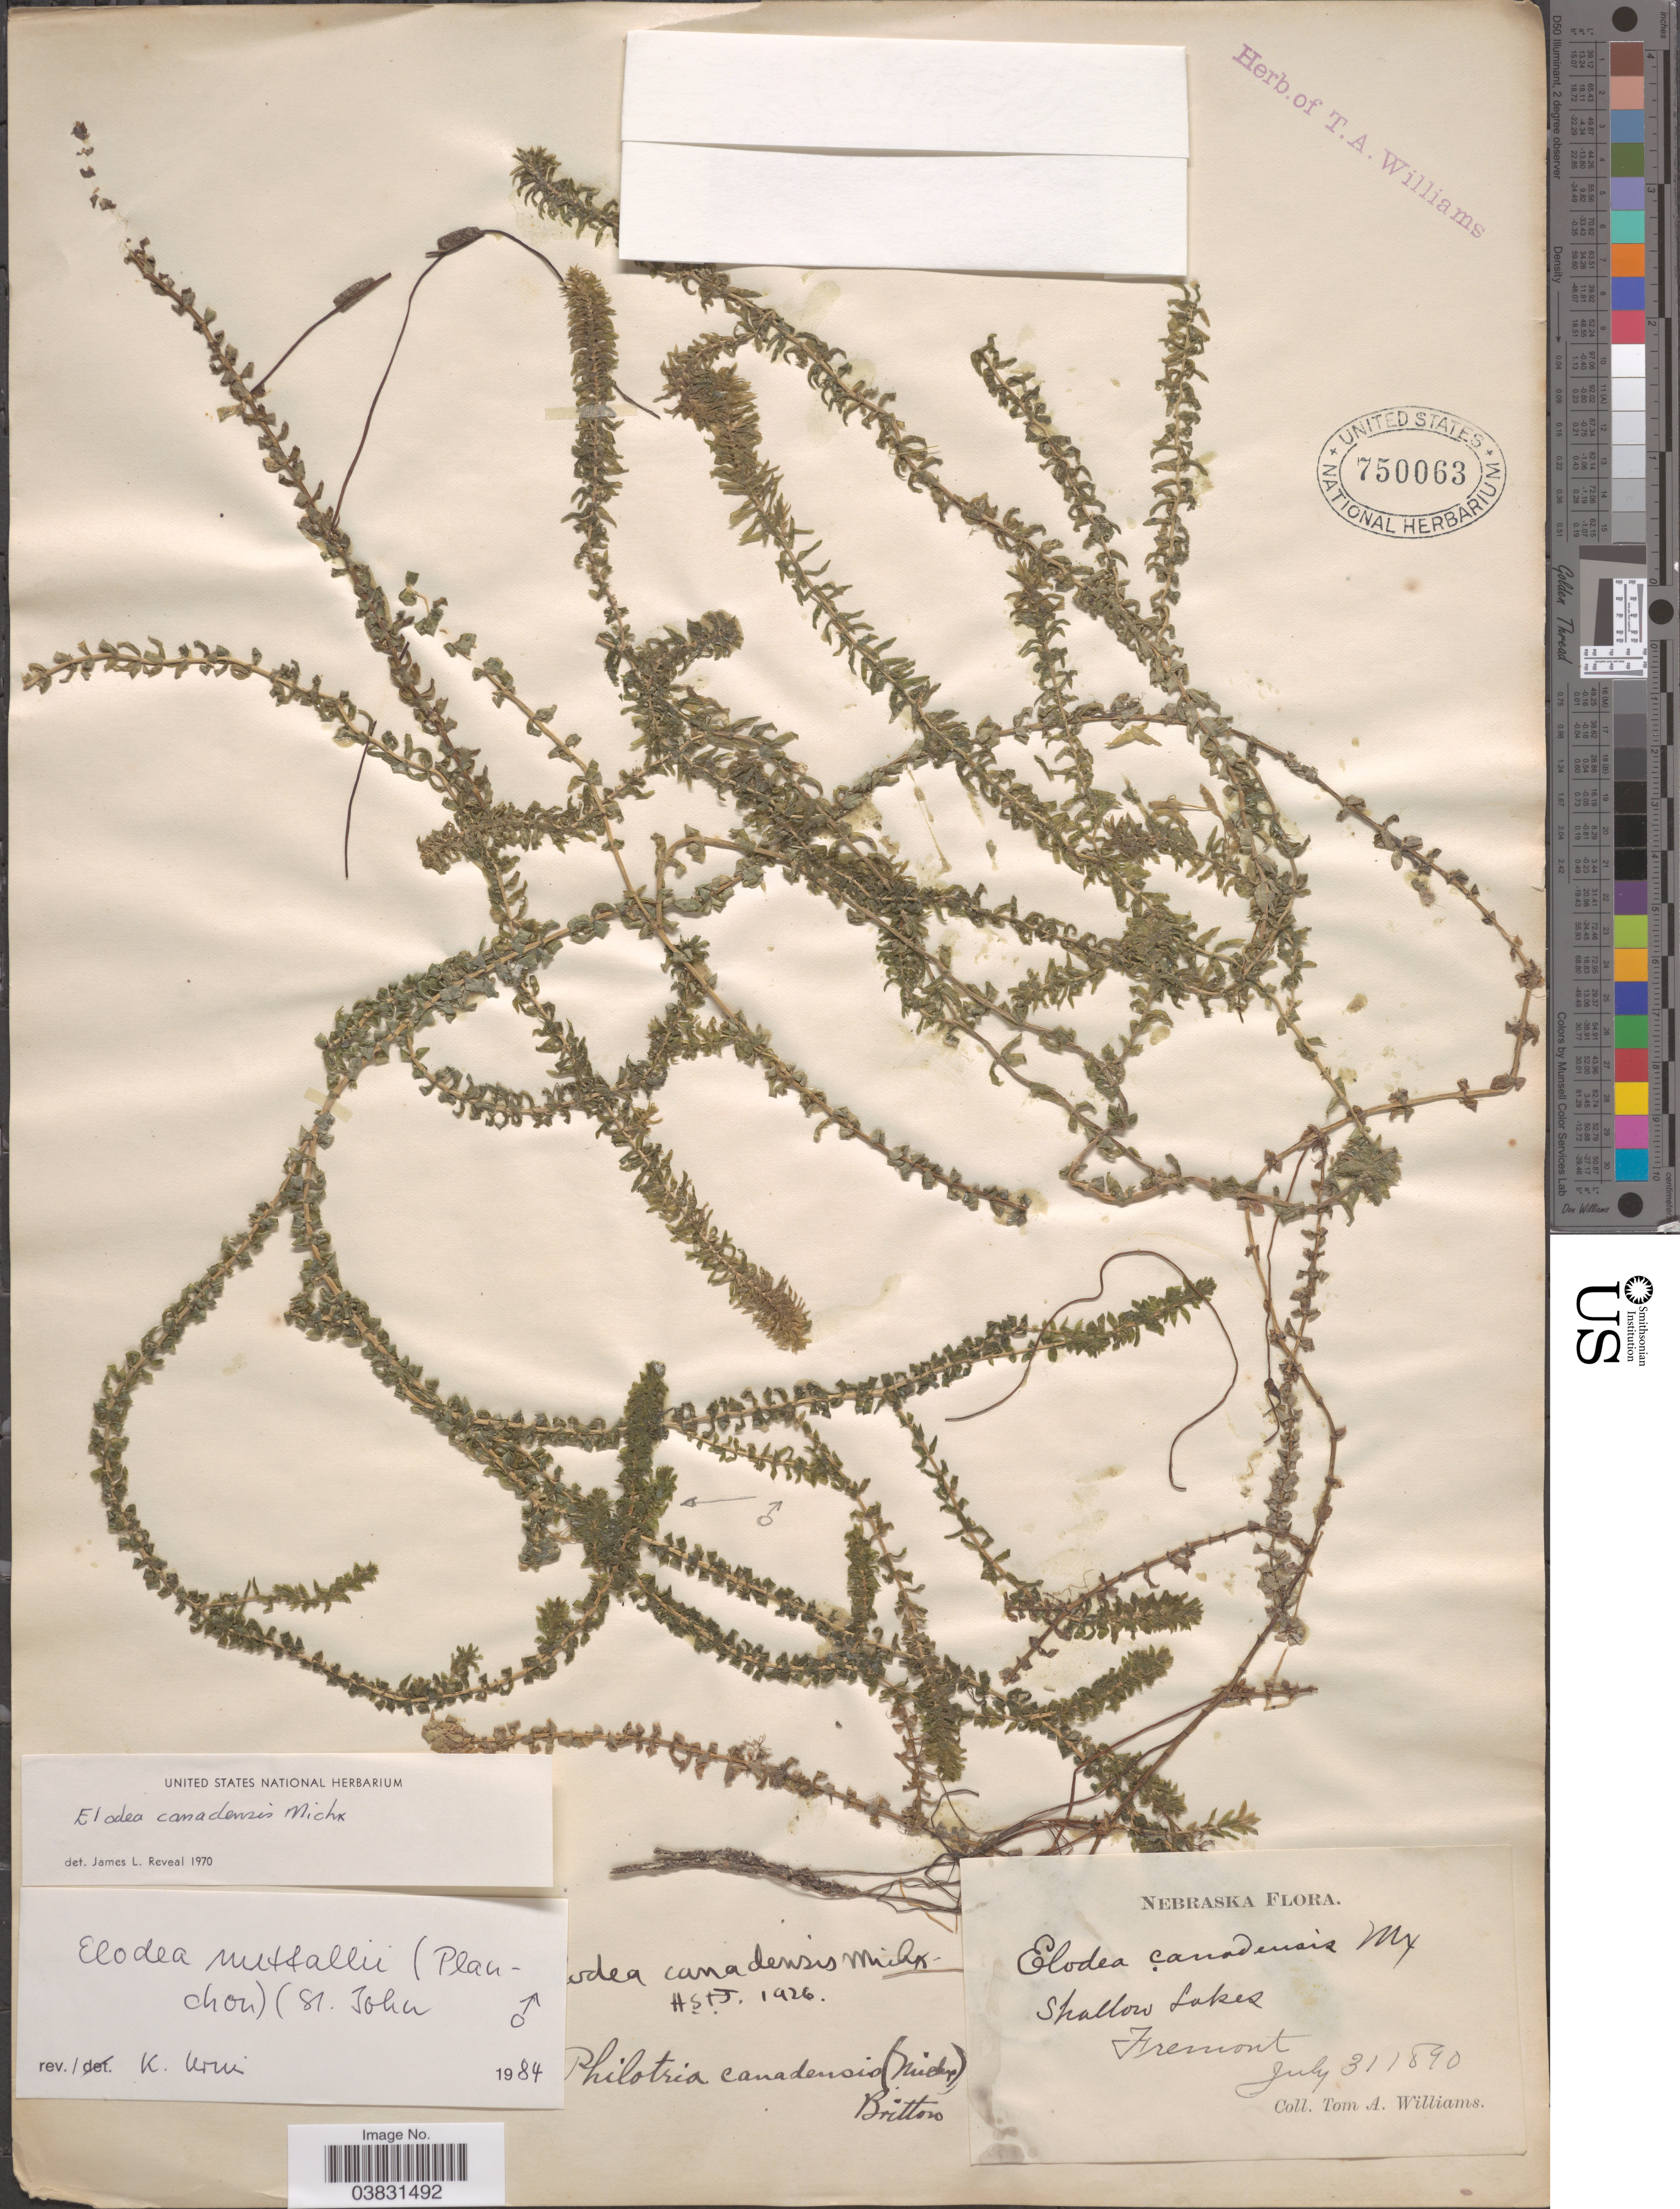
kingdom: Plantae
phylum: Tracheophyta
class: Liliopsida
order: Alismatales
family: Hydrocharitaceae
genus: Elodea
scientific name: Elodea nuttallii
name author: (Planch.) H. St. John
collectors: T. A. Williams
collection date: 1890-07-31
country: United States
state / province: Nebraska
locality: Shallow Lakes. Fremont.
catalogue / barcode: US 750063